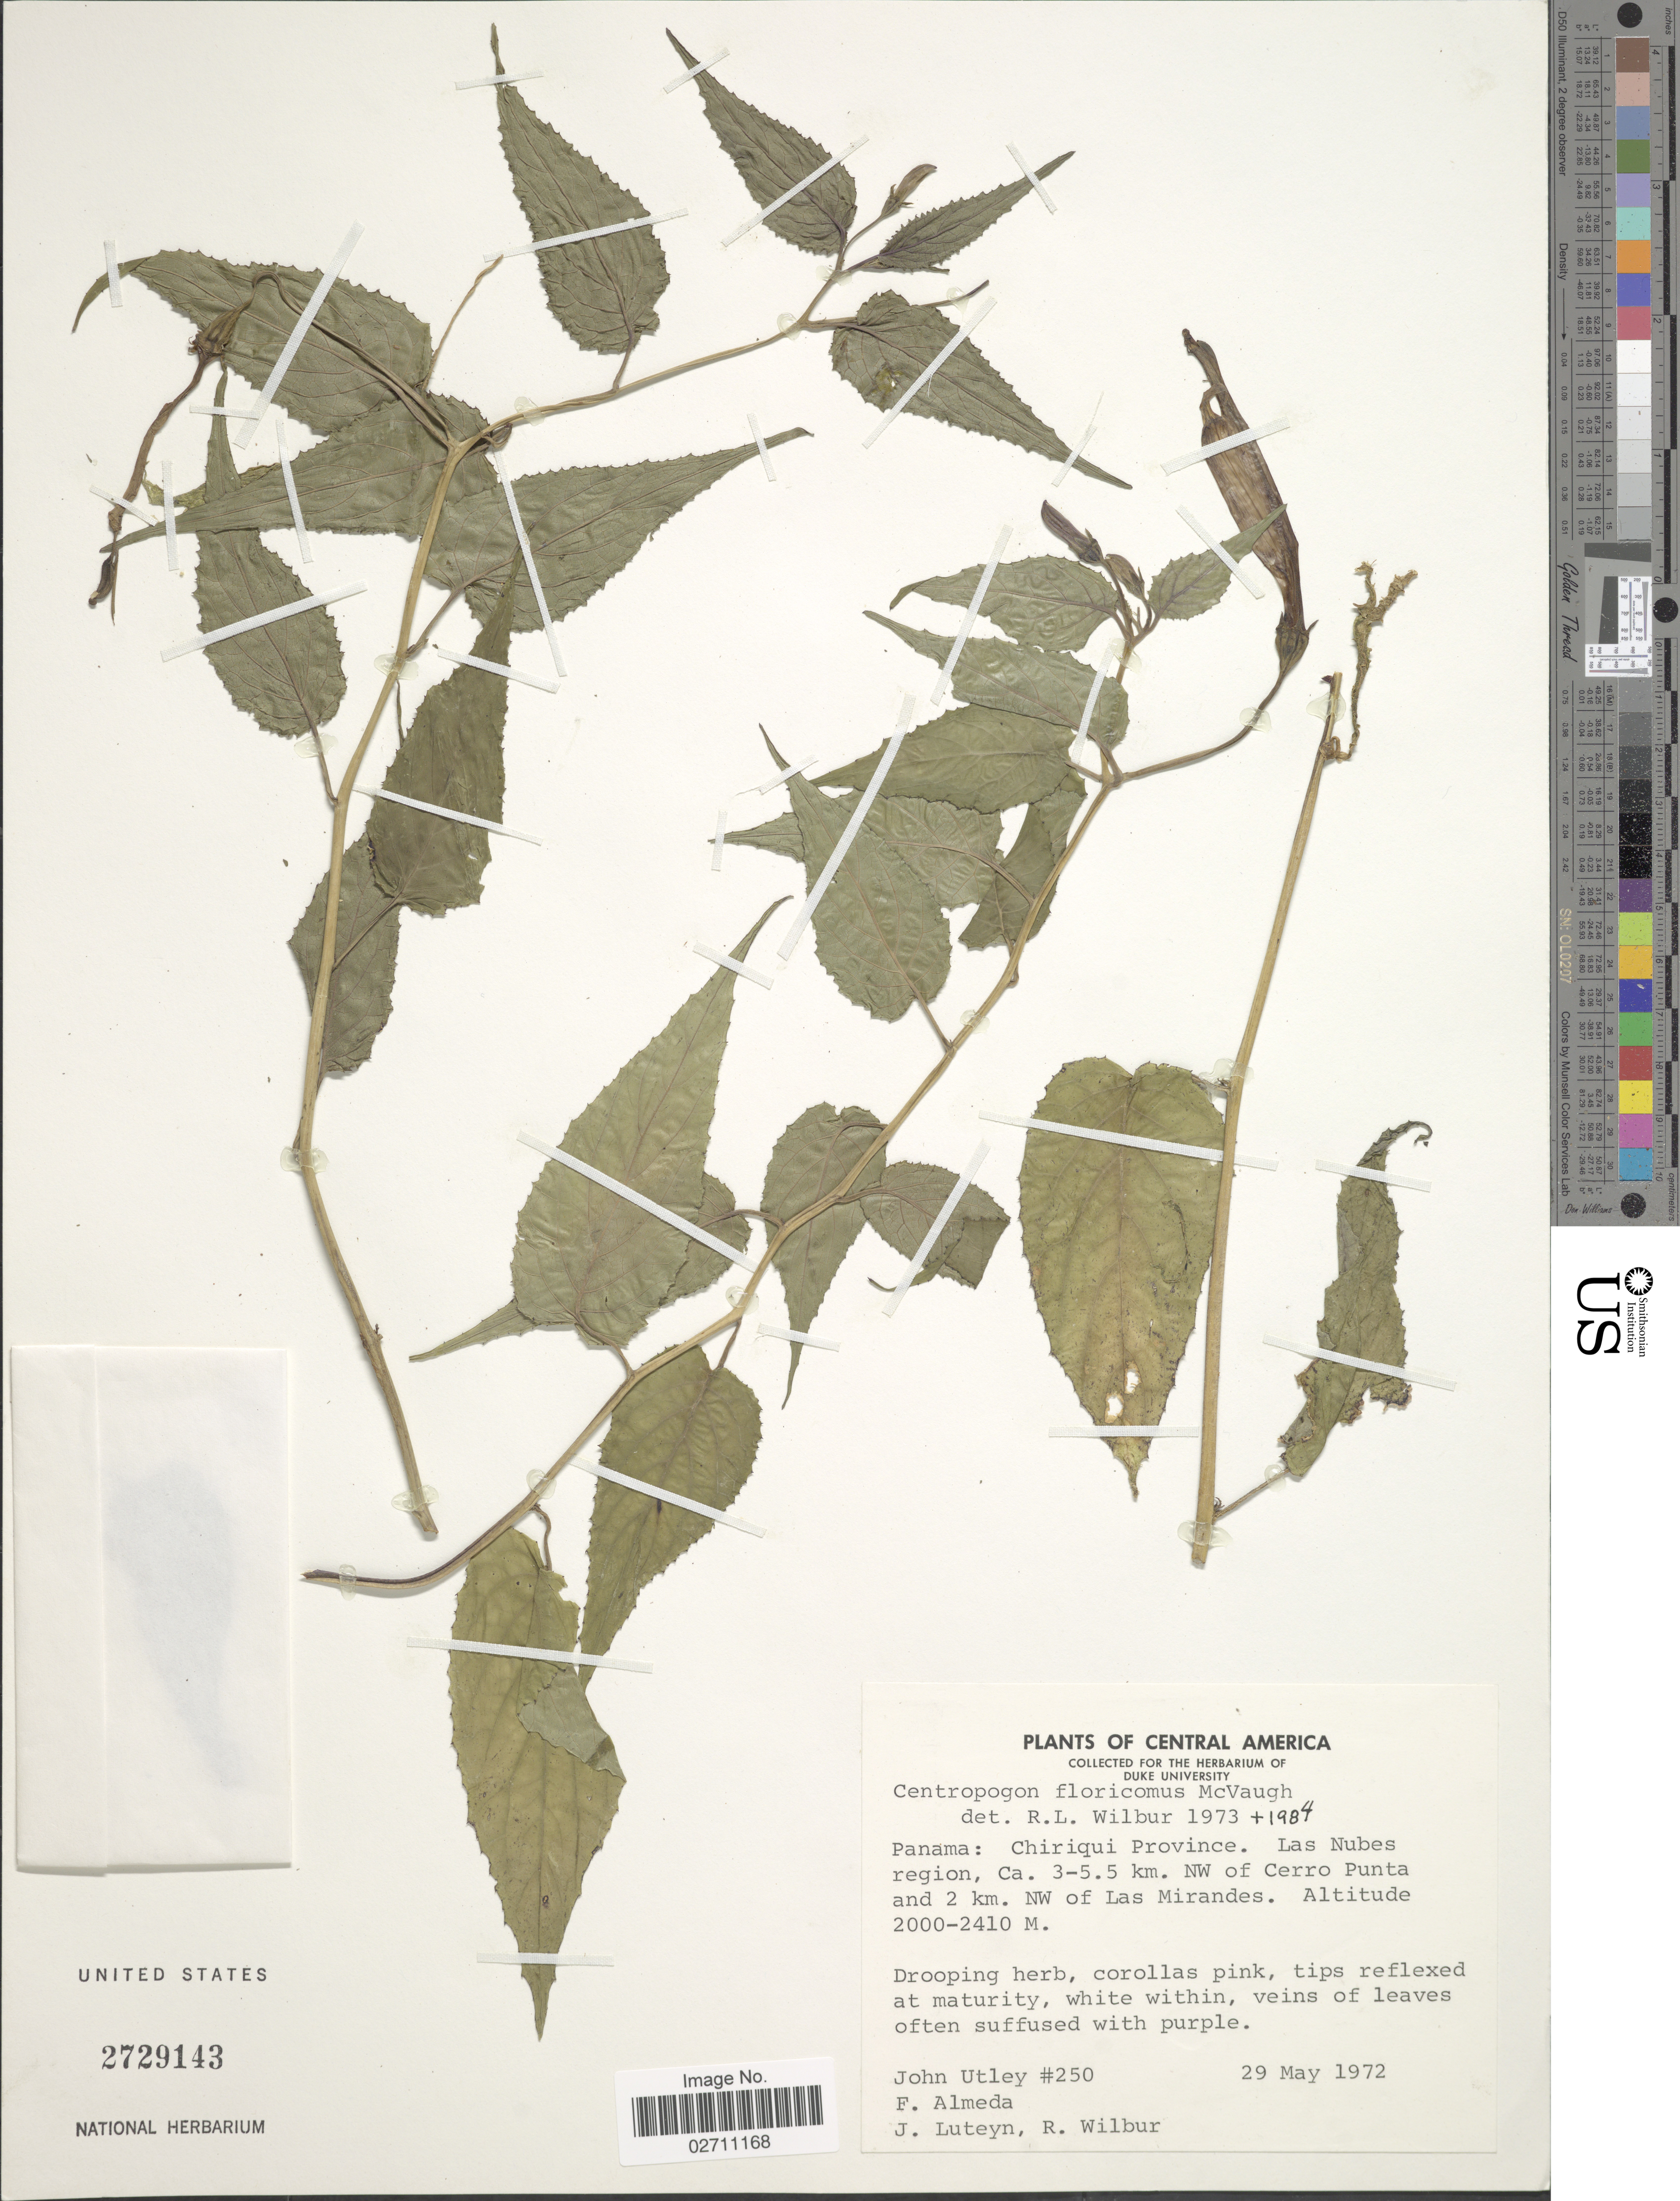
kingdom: Plantae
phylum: Tracheophyta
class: Magnoliopsida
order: Asterales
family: Campanulaceae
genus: Centropogon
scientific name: Centropogon floricomus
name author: McVaugh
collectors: J. F. Utley, F. Almeda, J. L. Luteyn & R. L. Wilbur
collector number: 250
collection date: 1972-05-29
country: Panama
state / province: Chiriqui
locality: Las Nubes region, Ca. 3-5.5 km. NW of Cerro Punta and 2 km. NW of Las Mirandas.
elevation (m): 2000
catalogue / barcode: US 2729143